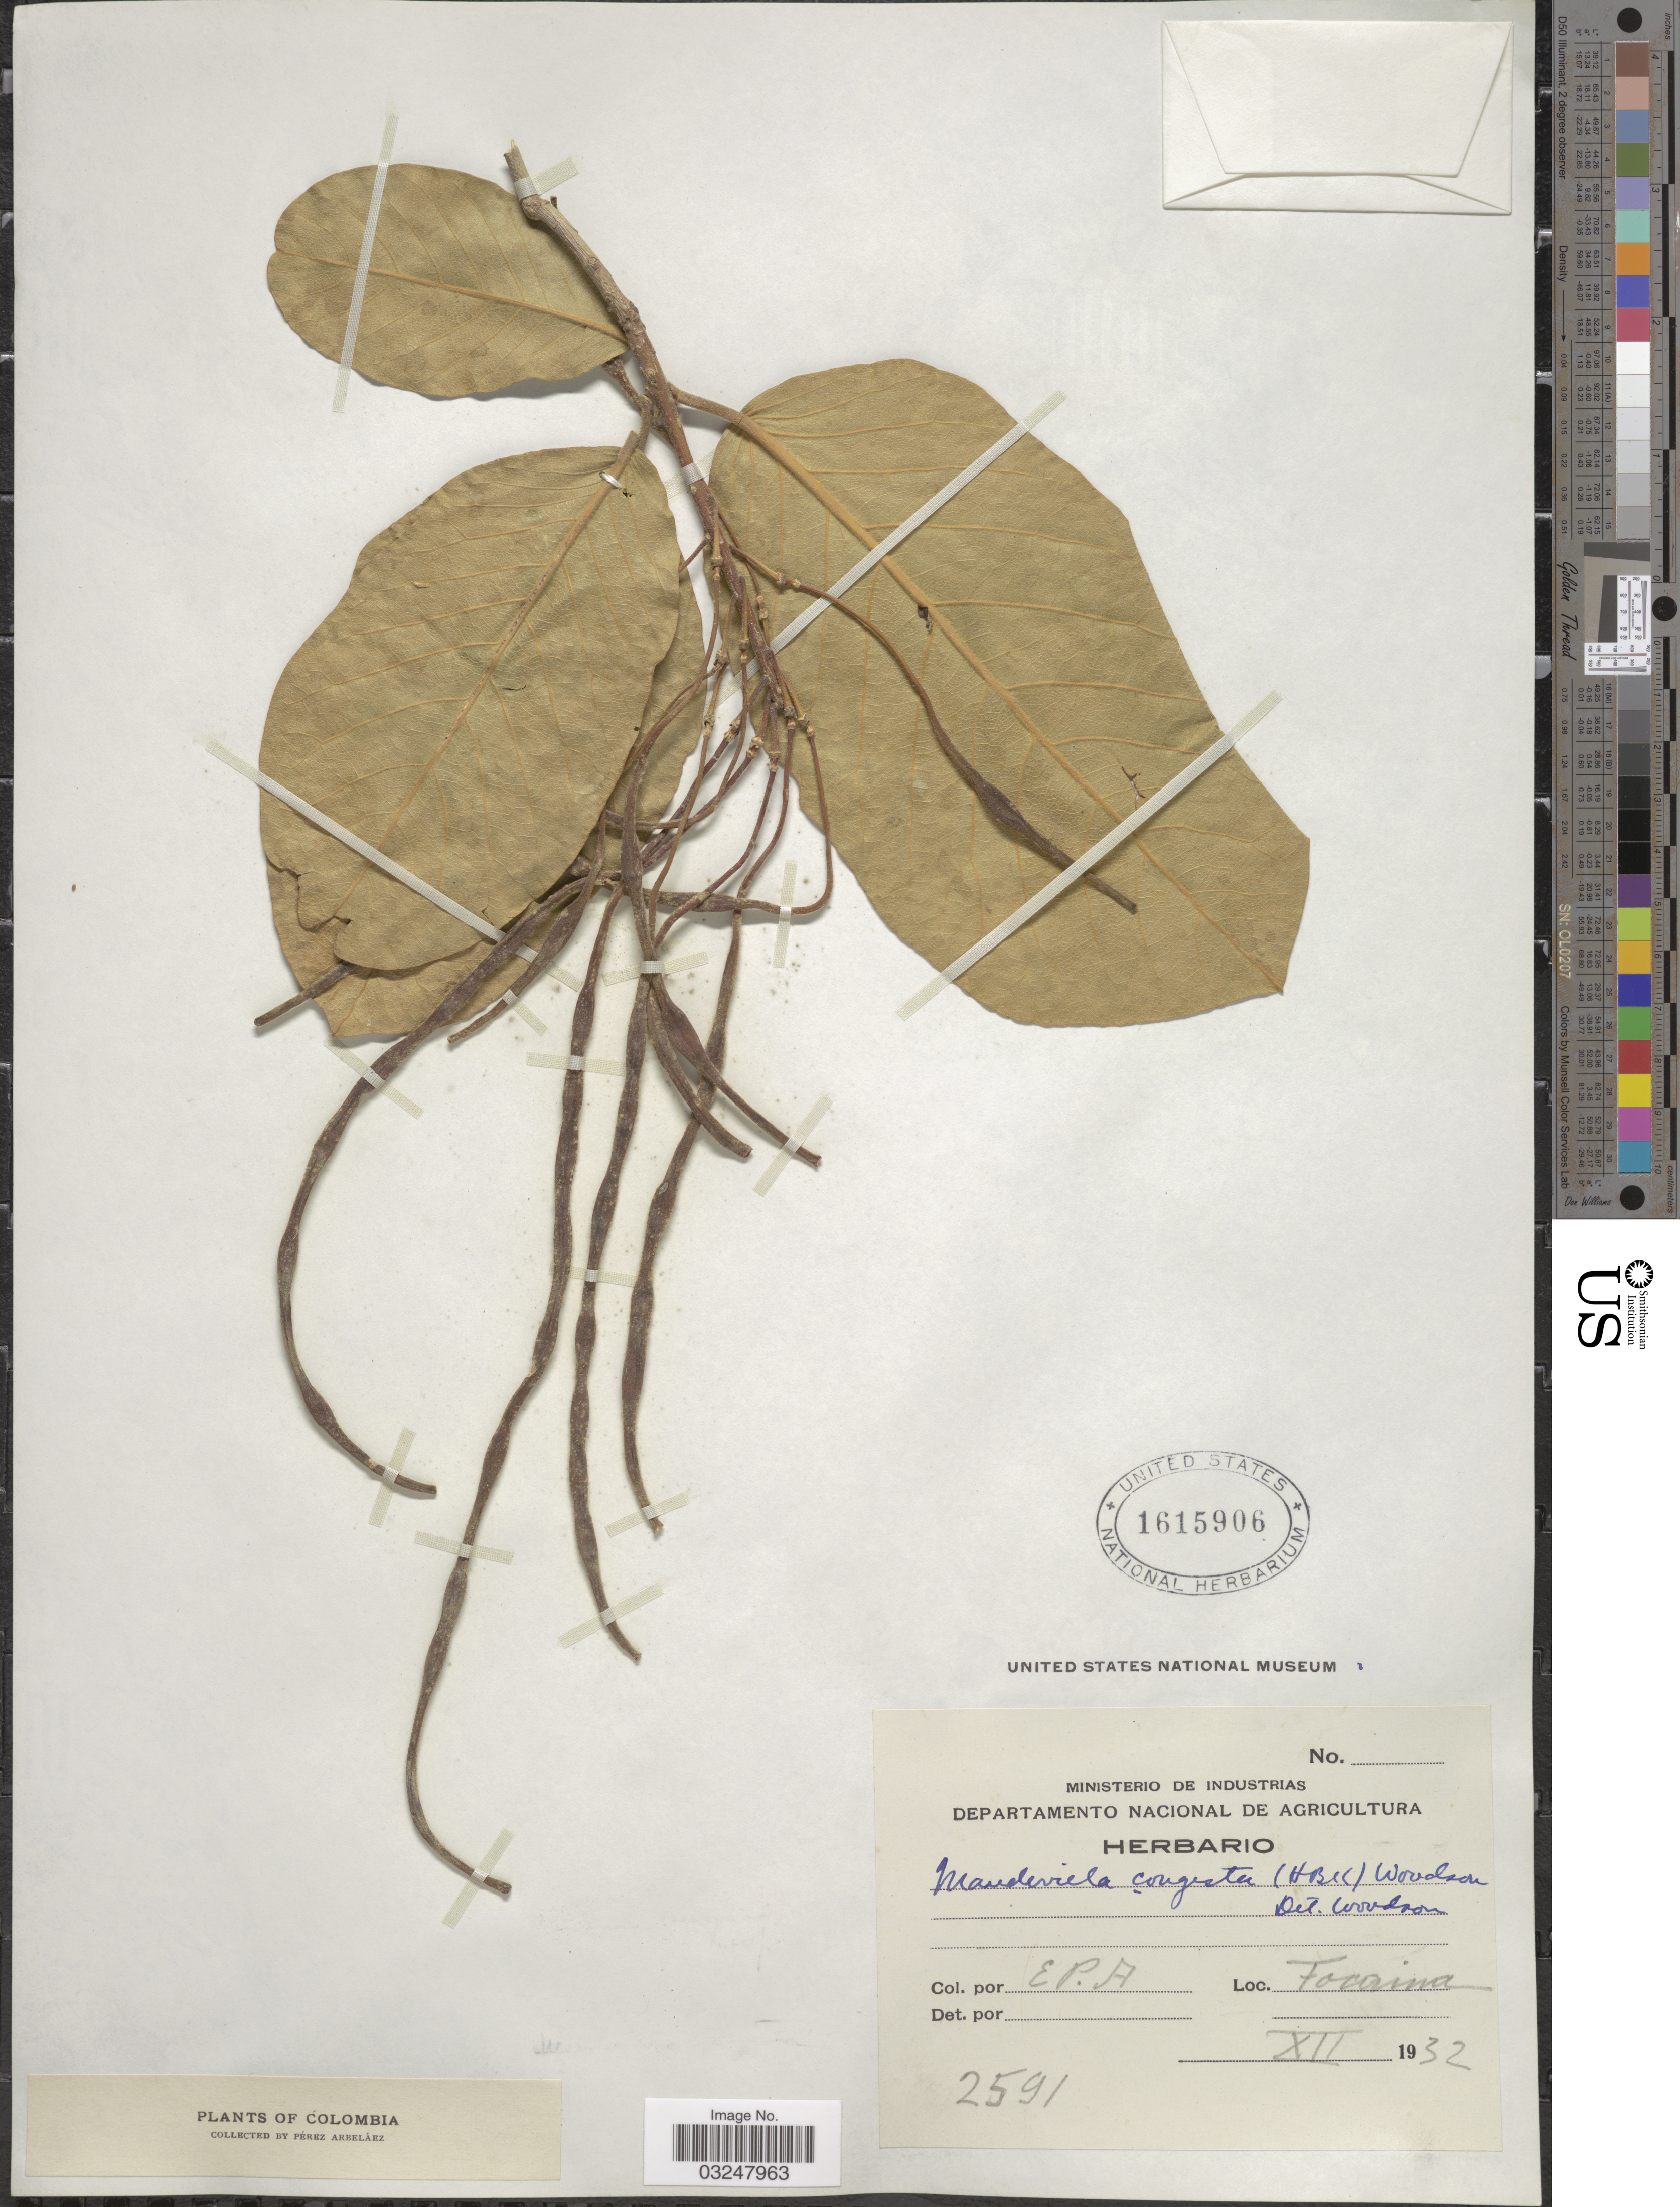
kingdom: Plantae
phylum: Tracheophyta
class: Magnoliopsida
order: Gentianales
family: Apocynaceae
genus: Mandevilla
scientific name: Mandevilla pubescens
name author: (Willd. ex Roem. & Schult.) J.F. Morales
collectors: E. Pérez Arbeláez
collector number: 2591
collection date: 1932-12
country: Colombia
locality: Tocaima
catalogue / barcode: US 1615906